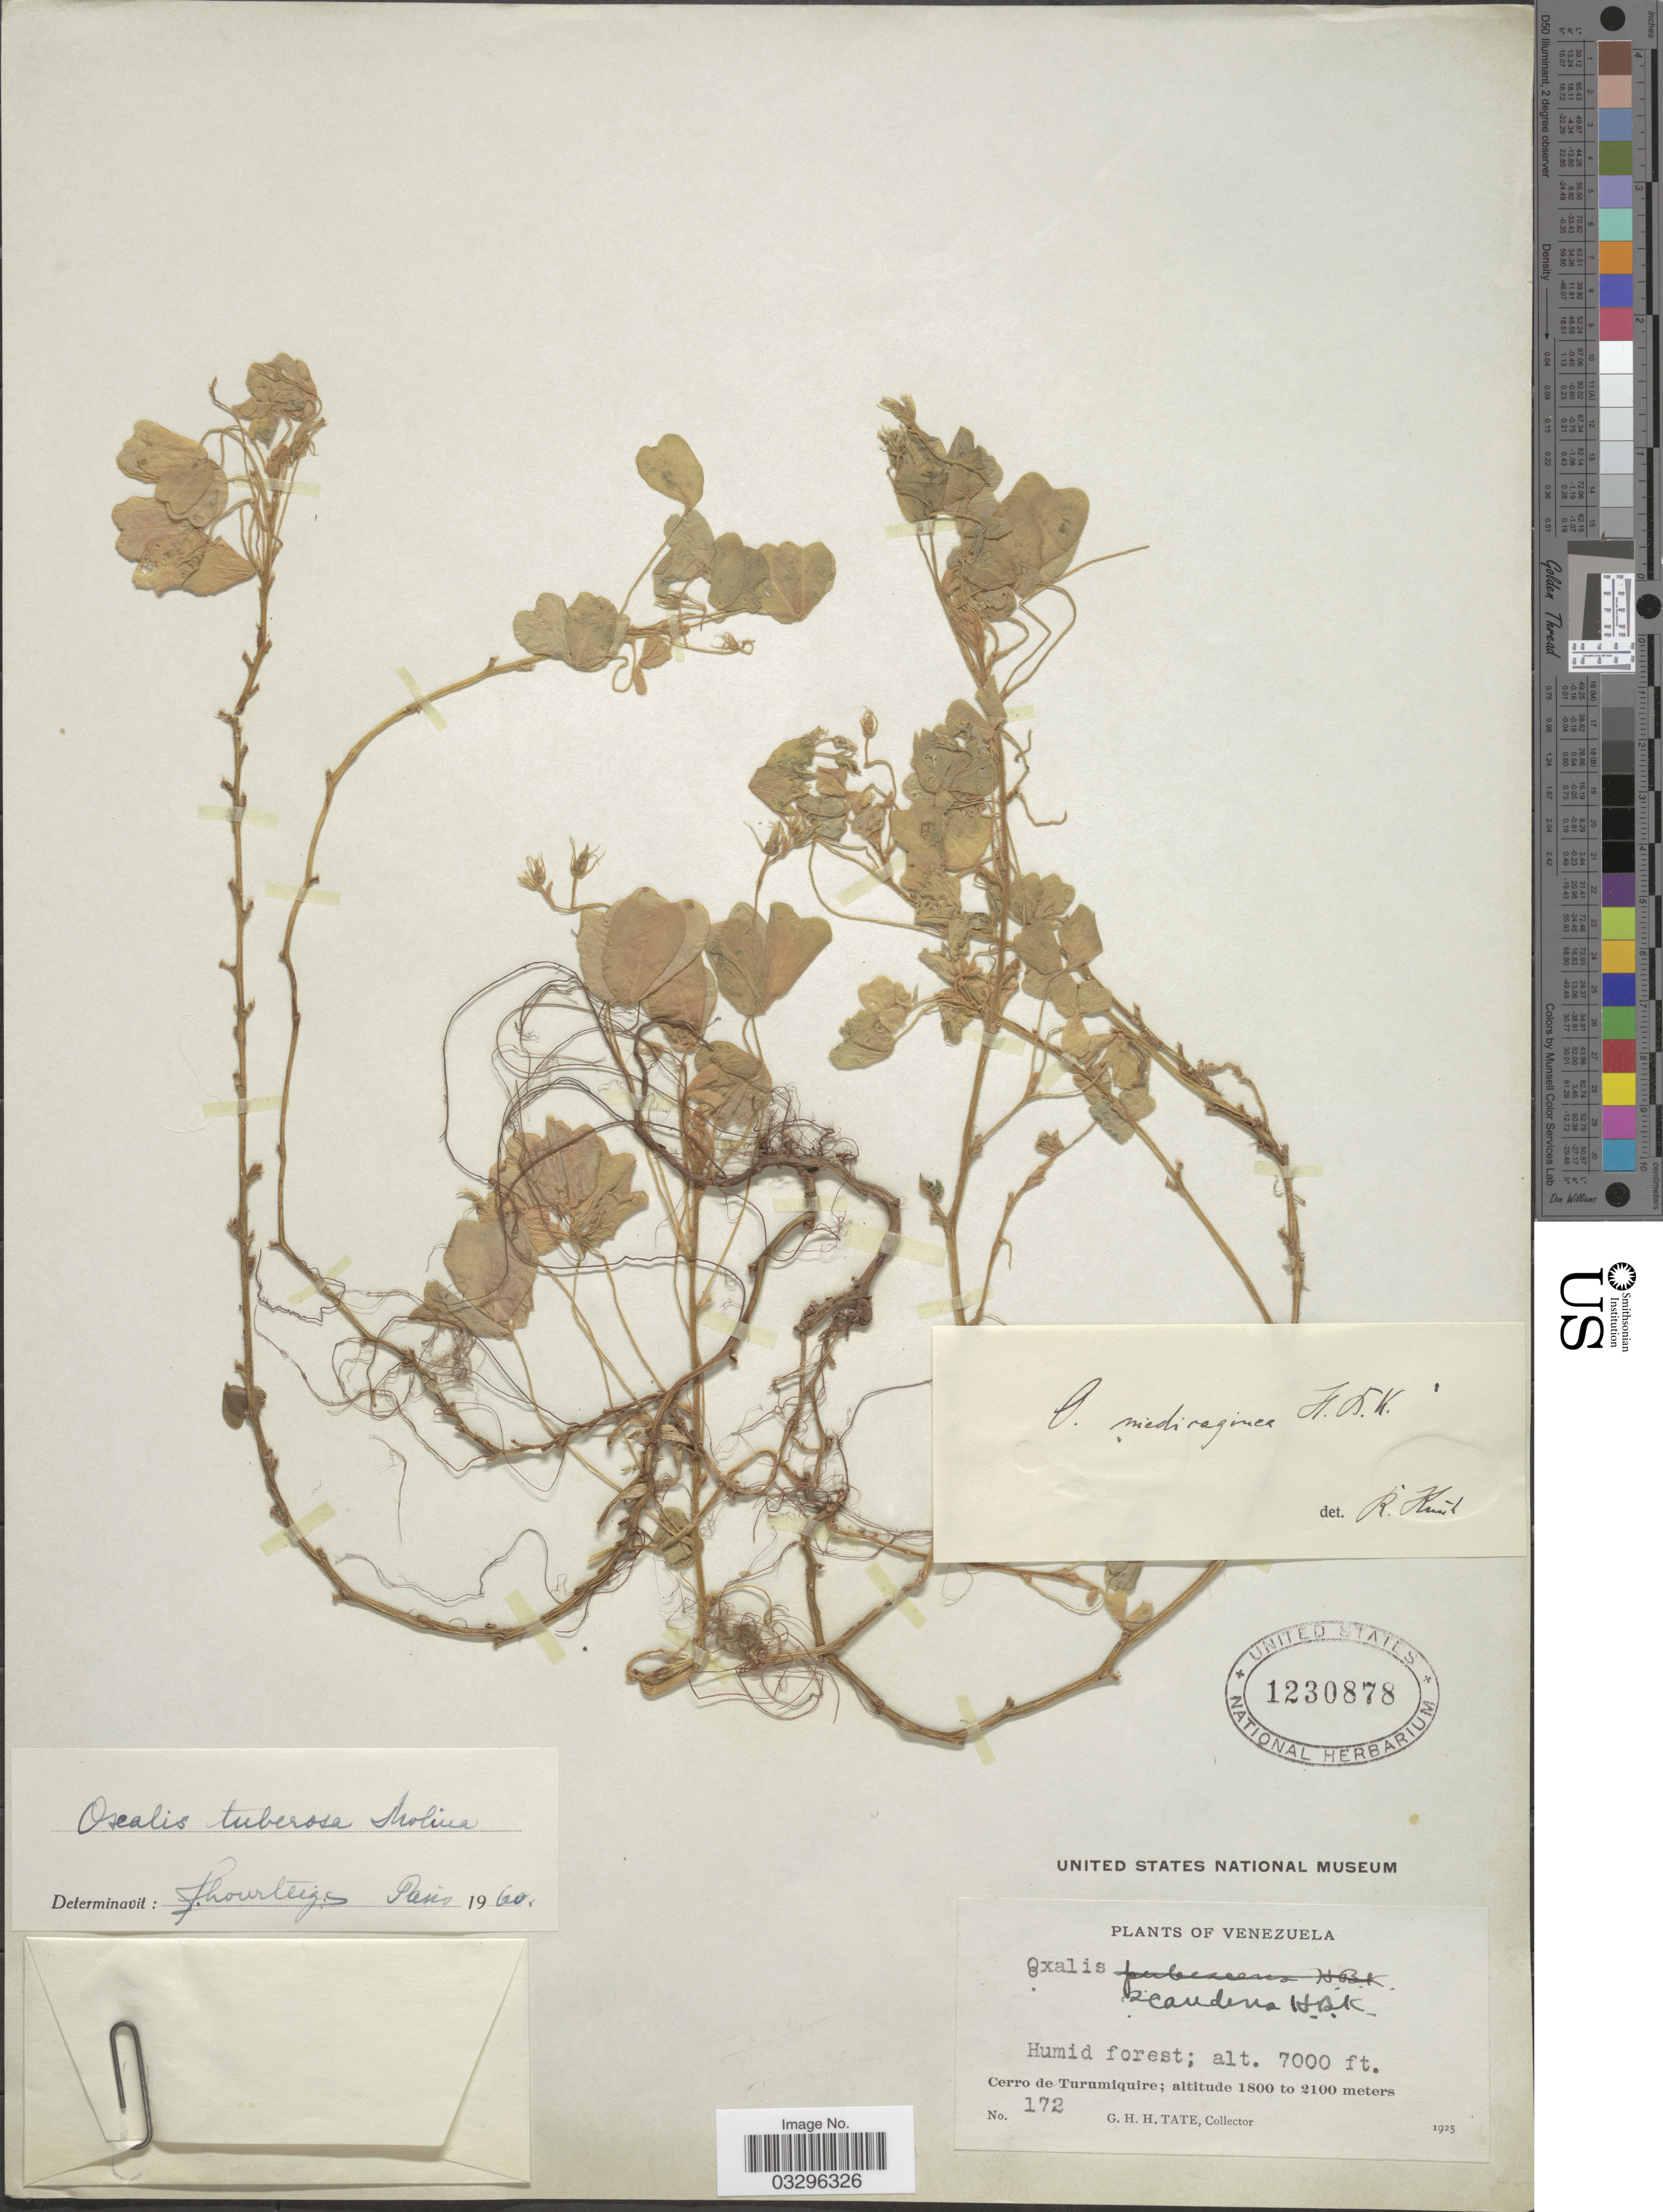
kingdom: Plantae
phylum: Tracheophyta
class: Magnoliopsida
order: Oxalidales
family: Oxalidaceae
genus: Oxalis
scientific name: Oxalis tuberosa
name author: Molina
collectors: G. H. H.Tate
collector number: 172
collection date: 1925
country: Venezuela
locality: Cerro de Turumiquire.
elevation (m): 2134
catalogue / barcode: US 1230878